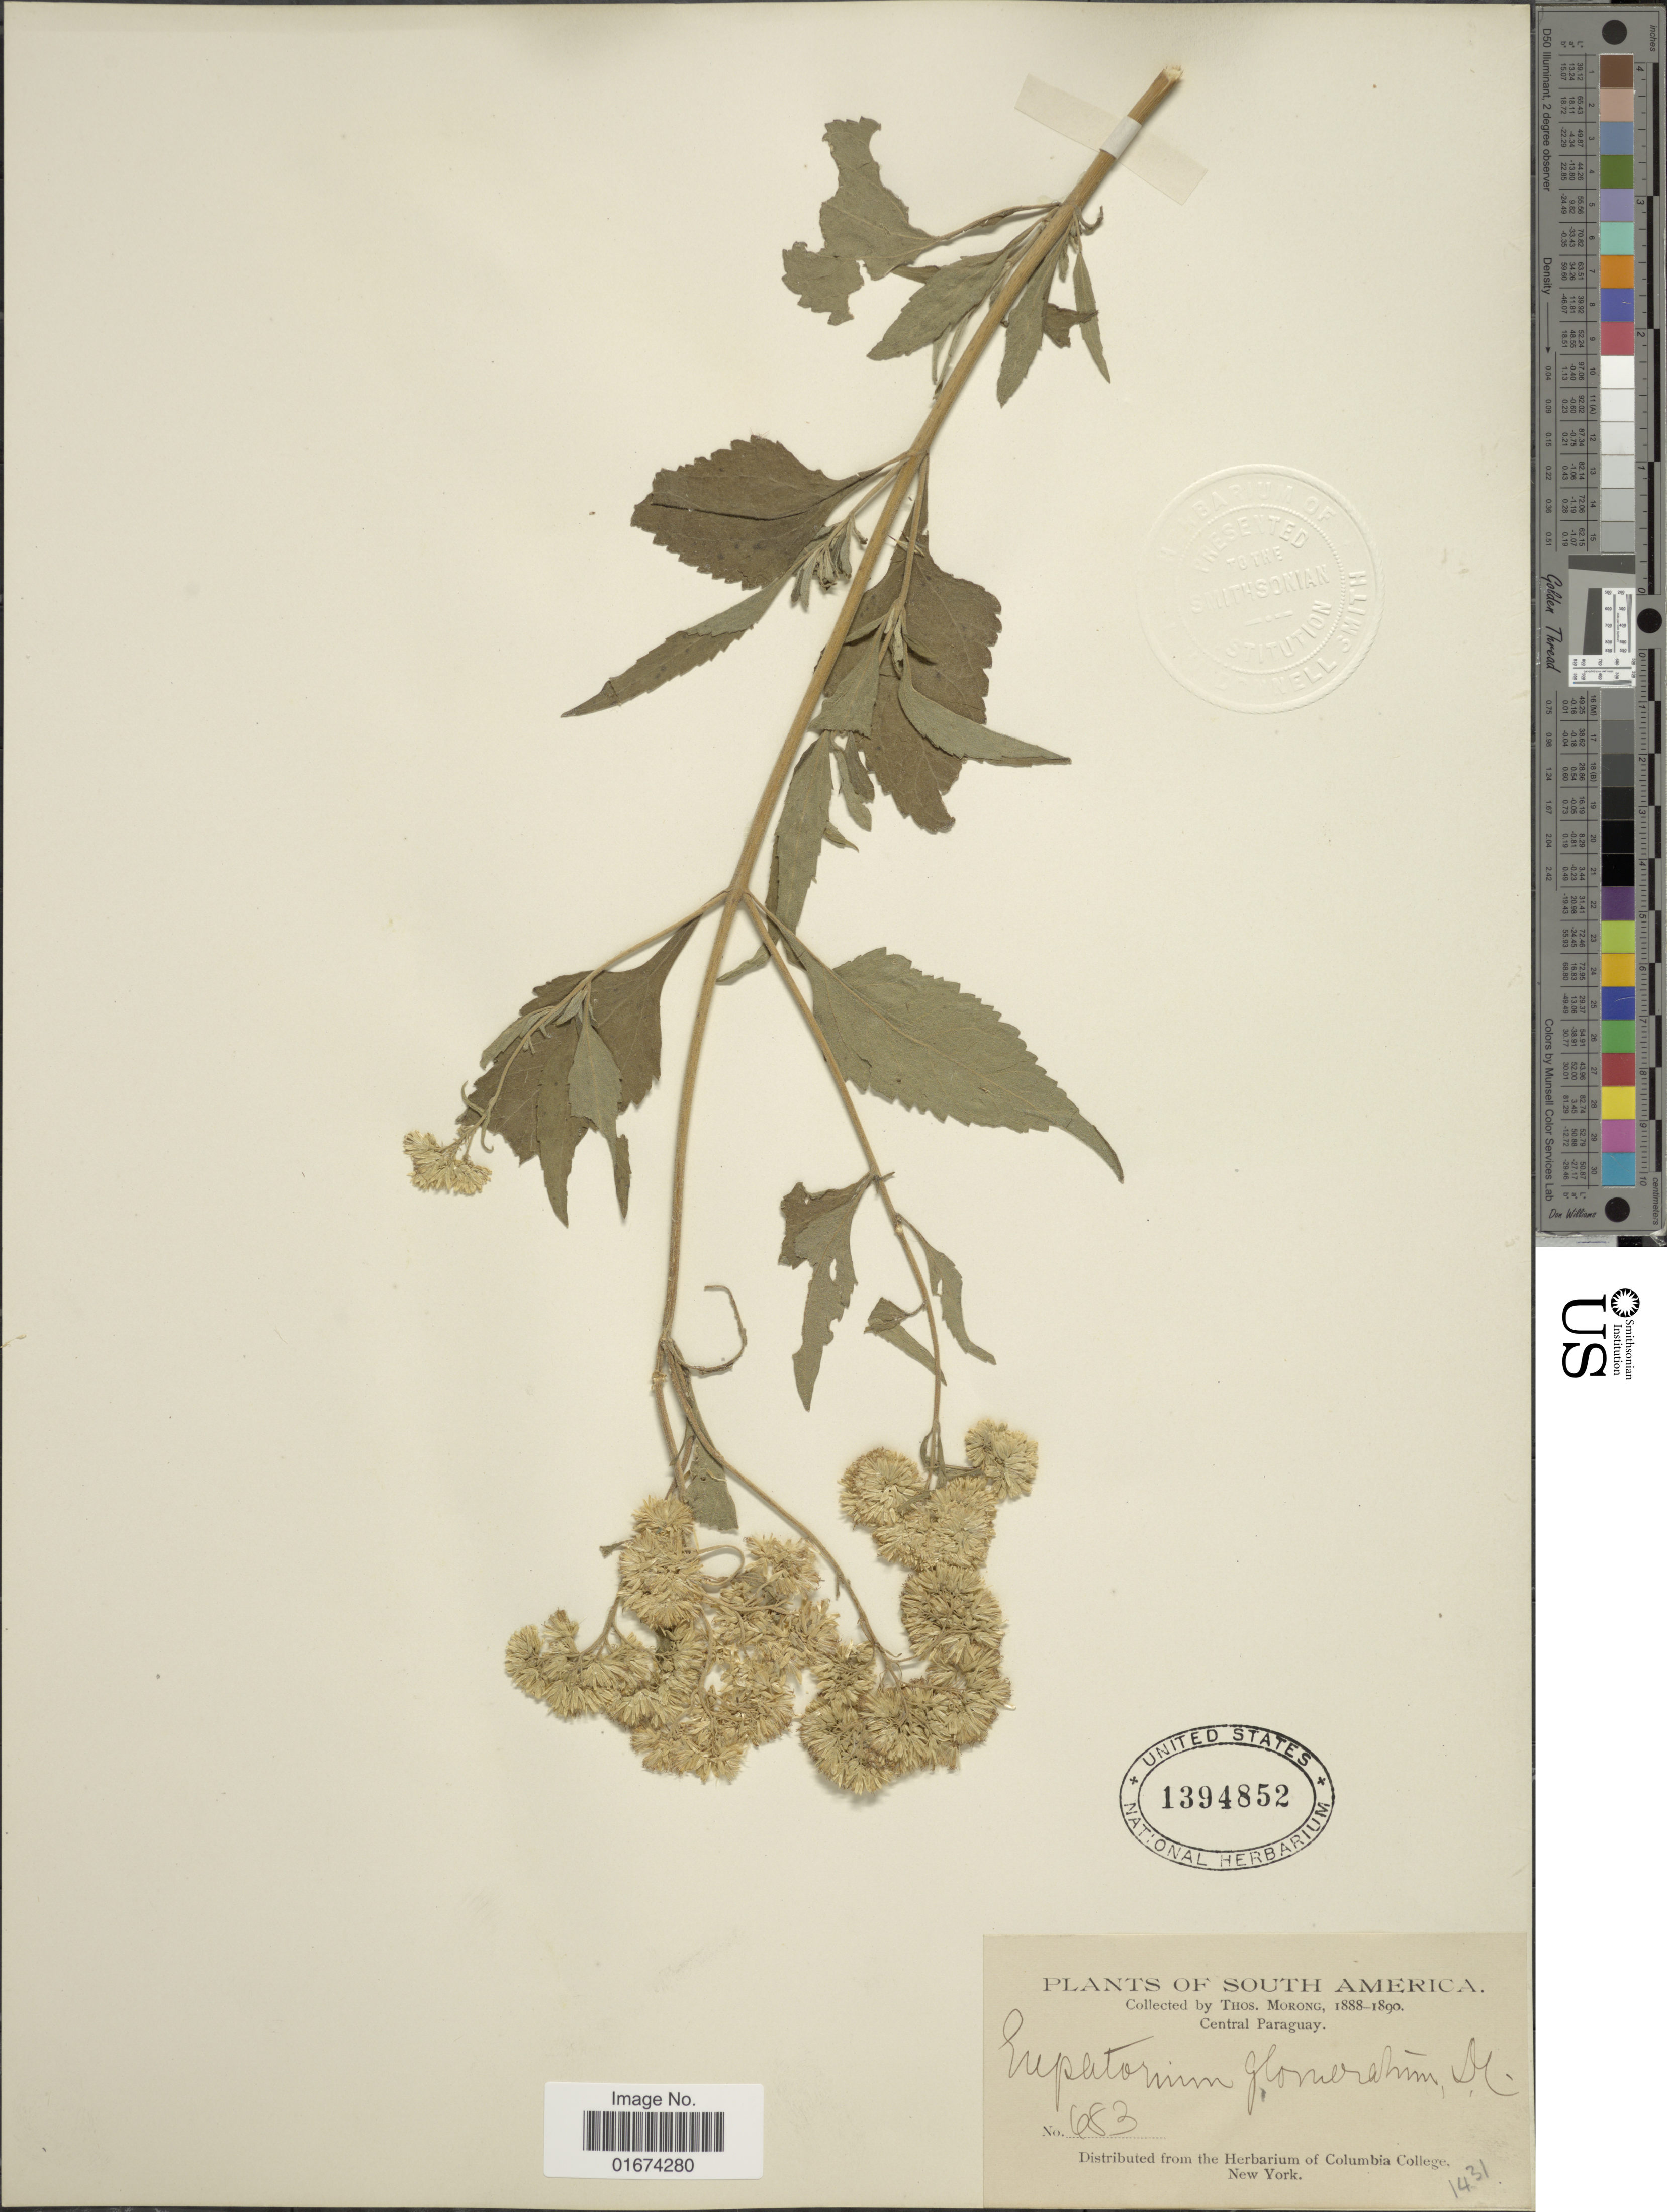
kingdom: Plantae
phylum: Tracheophyta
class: Magnoliopsida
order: Asterales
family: Asteraceae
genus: Austroeupatorium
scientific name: Austroeupatorium glomeratum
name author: DC.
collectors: ex herb. T. Morong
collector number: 683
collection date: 1888/1890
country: Paraguay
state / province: Central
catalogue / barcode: US 1394852